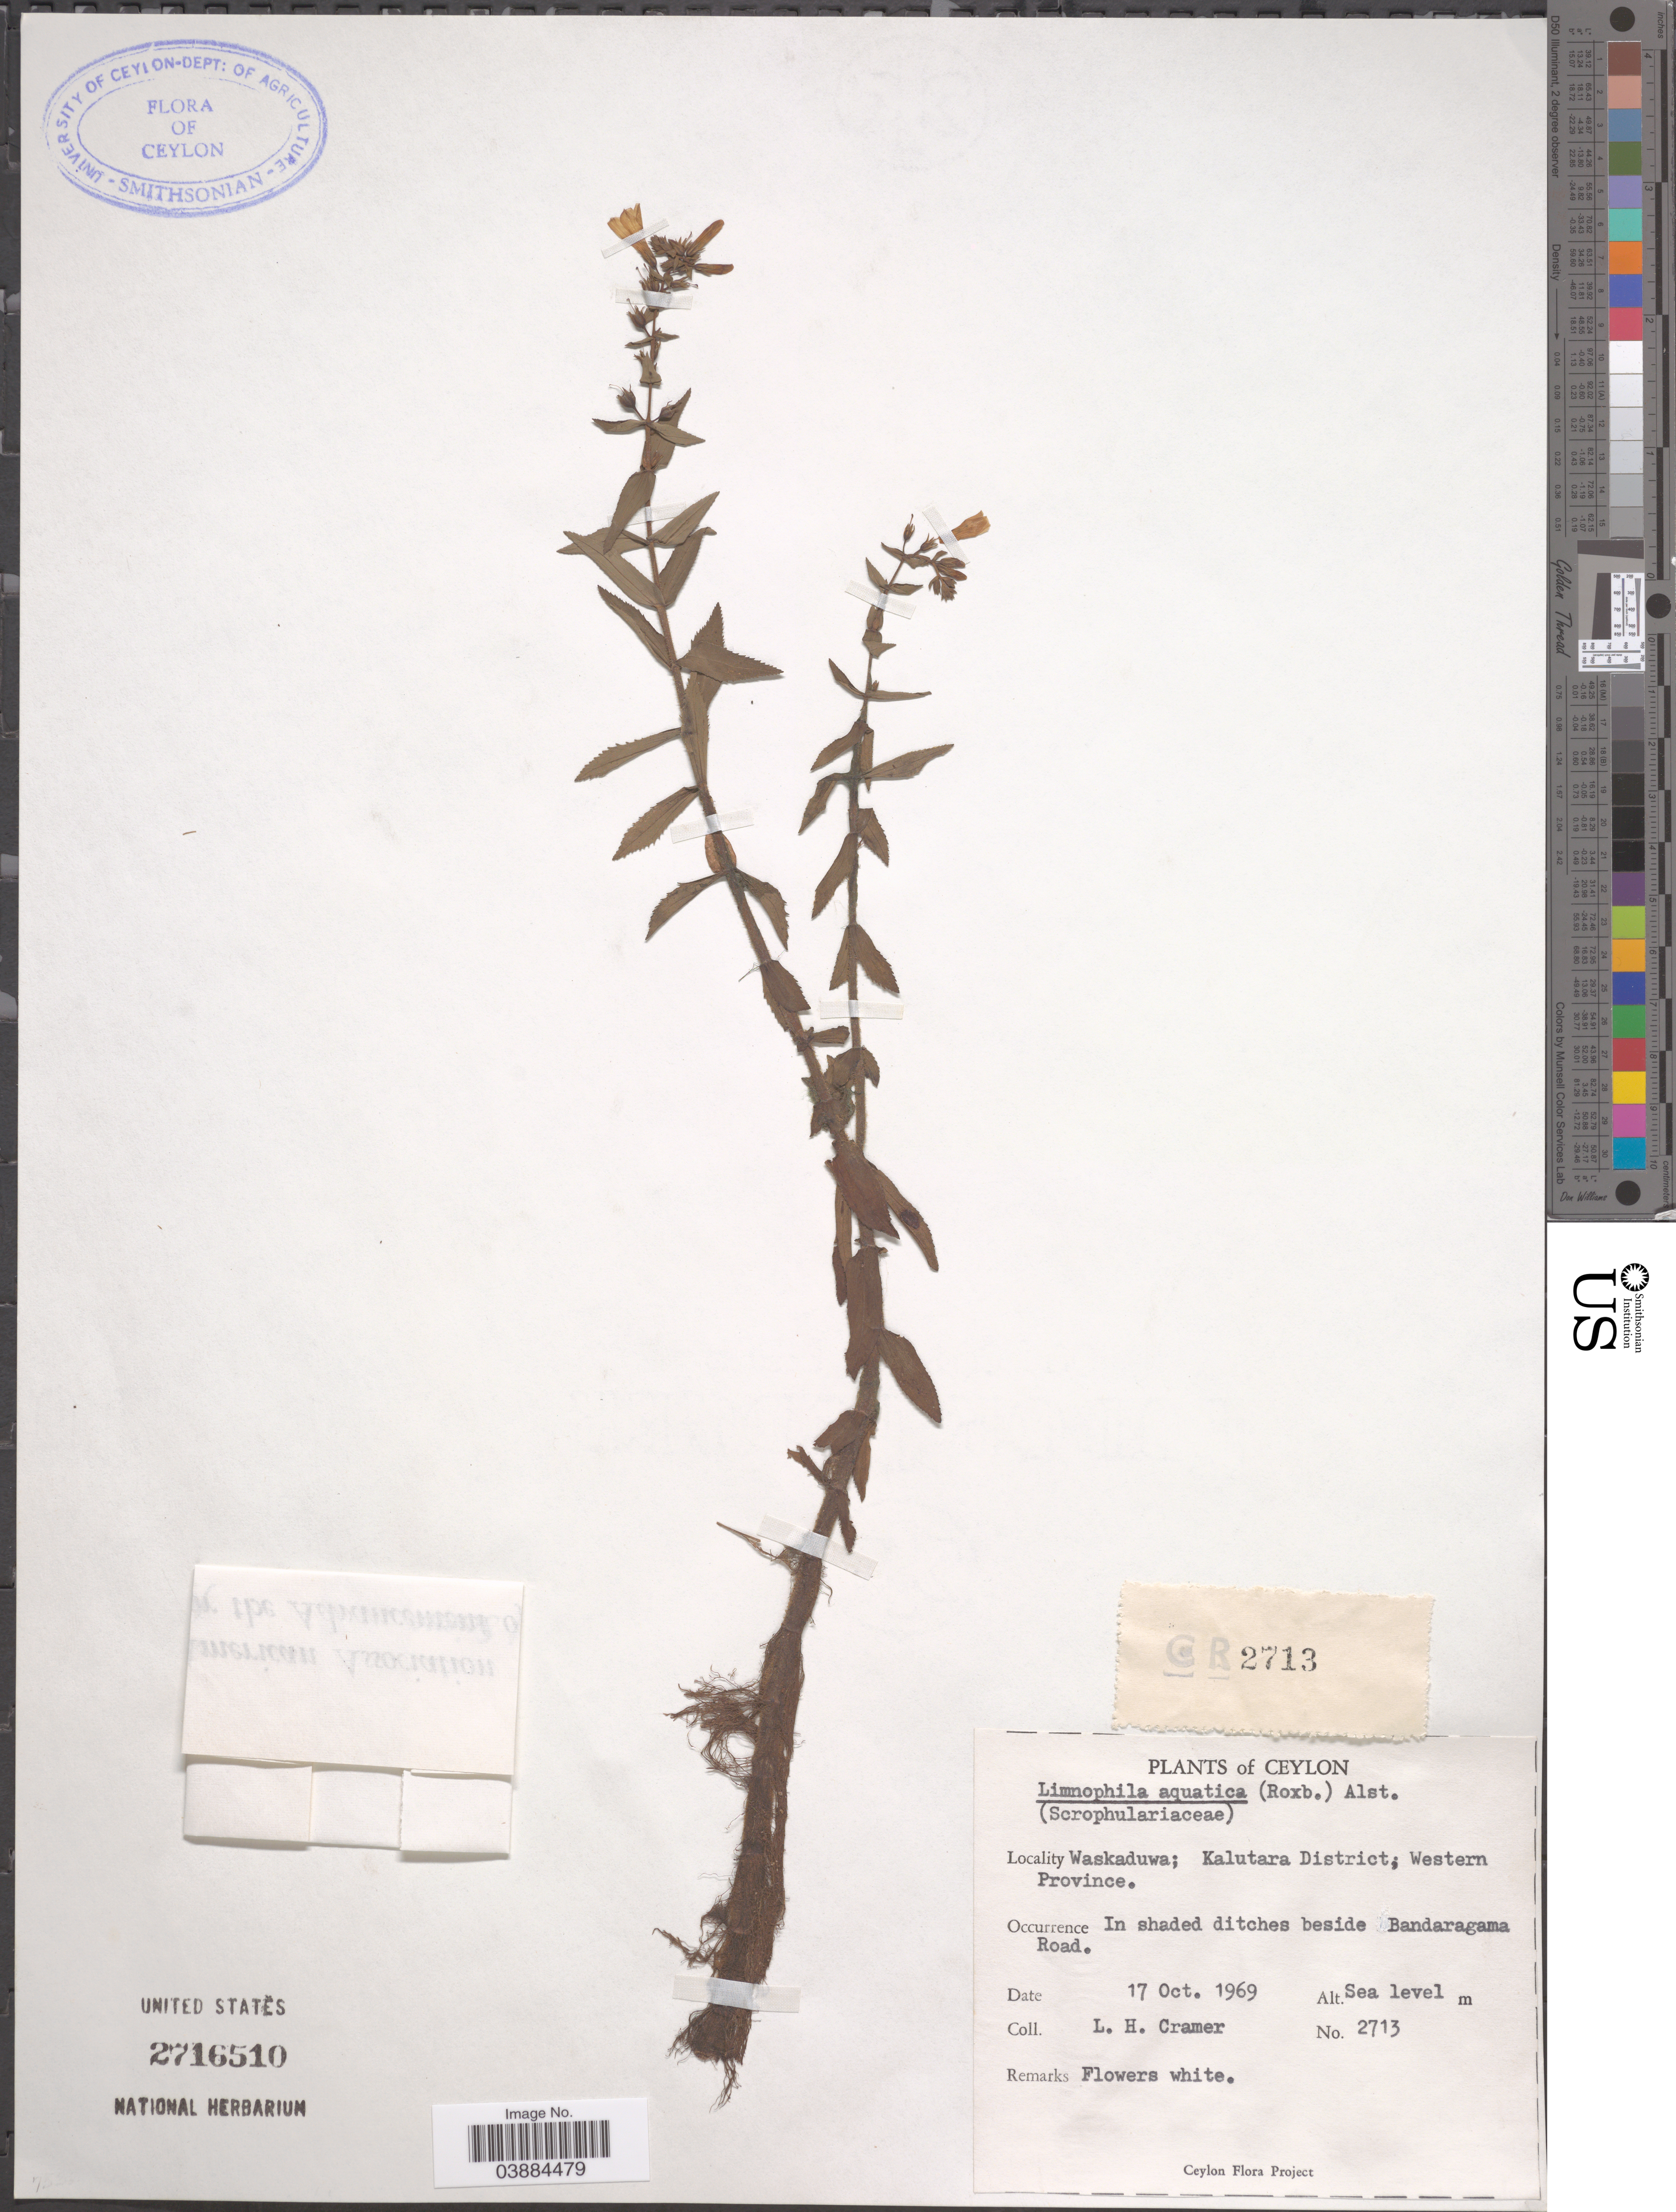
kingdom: Plantae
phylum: Tracheophyta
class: Magnoliopsida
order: Lamiales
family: Plantaginaceae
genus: Limnophila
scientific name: Limnophila aquatica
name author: (Willd.) Santapau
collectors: L. H. Cramer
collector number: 2713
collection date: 1969-10-17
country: Sri Lanka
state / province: Western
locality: Ceylon. Waskaduwa; Kalutara District. In shaded ditches beside Bandaragama Road.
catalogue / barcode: US 2716510